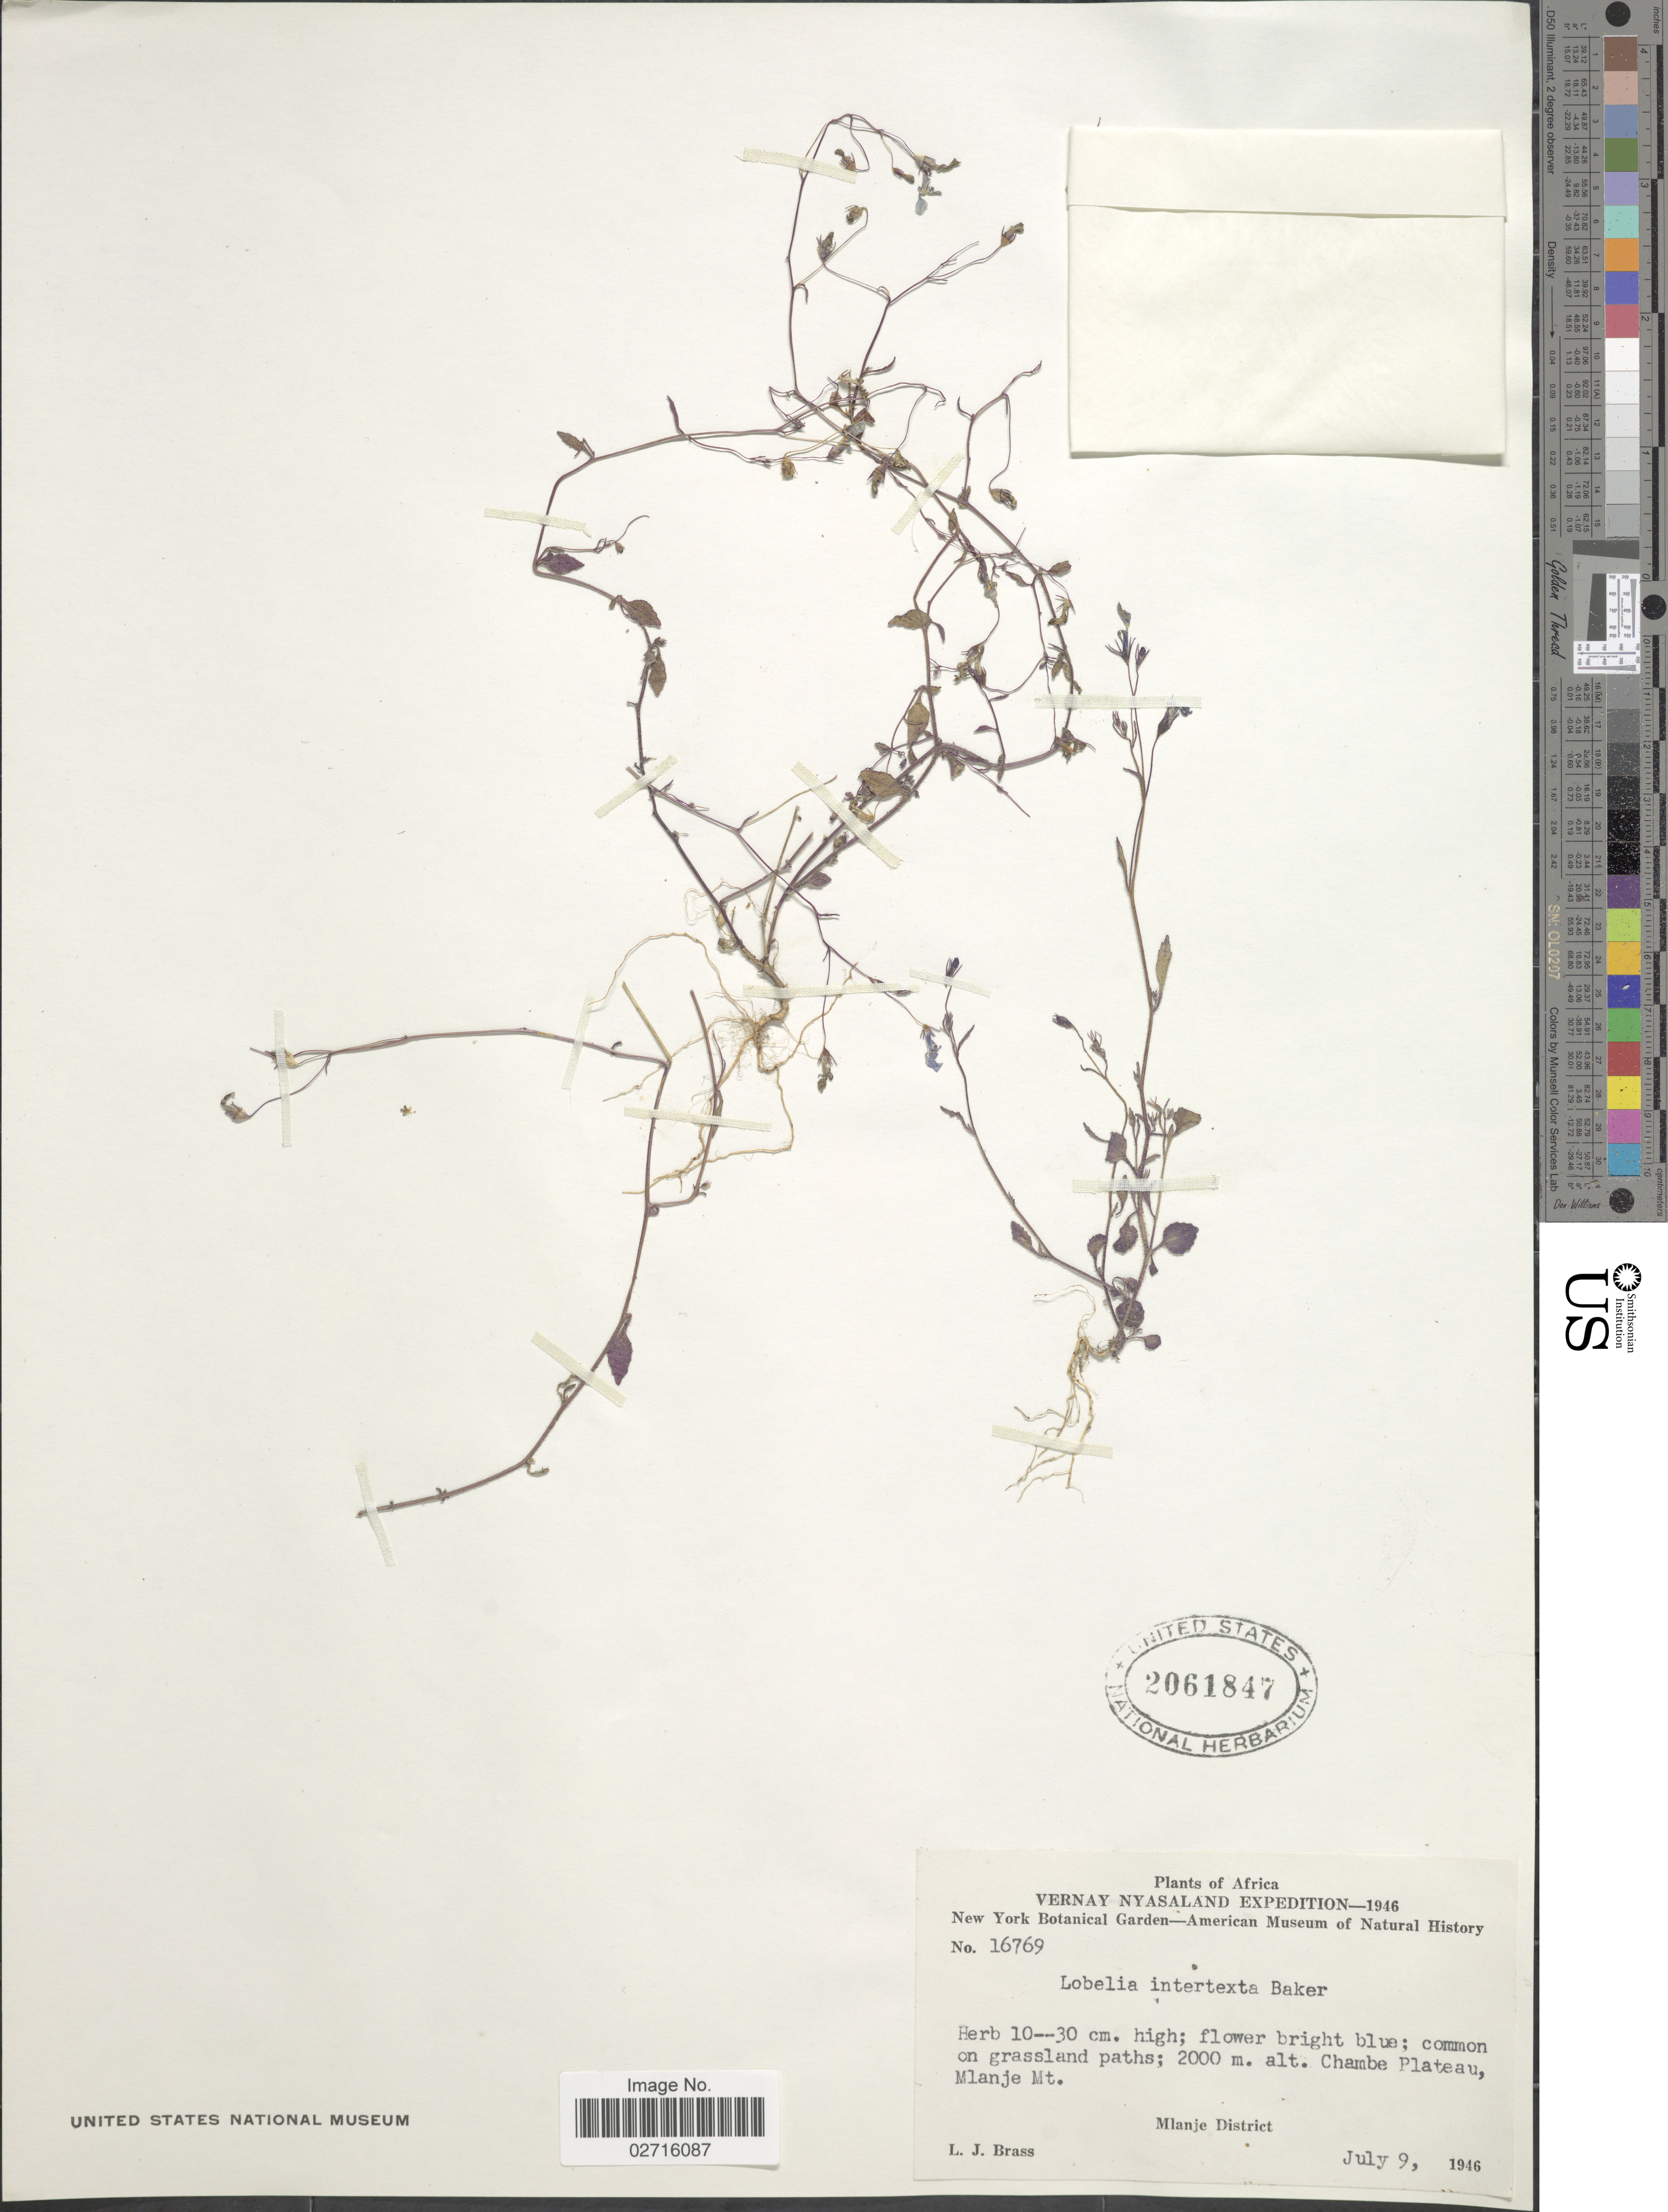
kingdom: Plantae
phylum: Tracheophyta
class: Magnoliopsida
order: Asterales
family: Campanulaceae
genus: Lobelia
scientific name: Lobelia intertexta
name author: Baker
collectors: L. J. Brass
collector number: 16769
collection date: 1946-07-09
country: Malawi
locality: Vernay Nyasaland, Chambe Plateau, Mlanje Mt, Mlanje District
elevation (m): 2000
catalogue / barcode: US 2061847